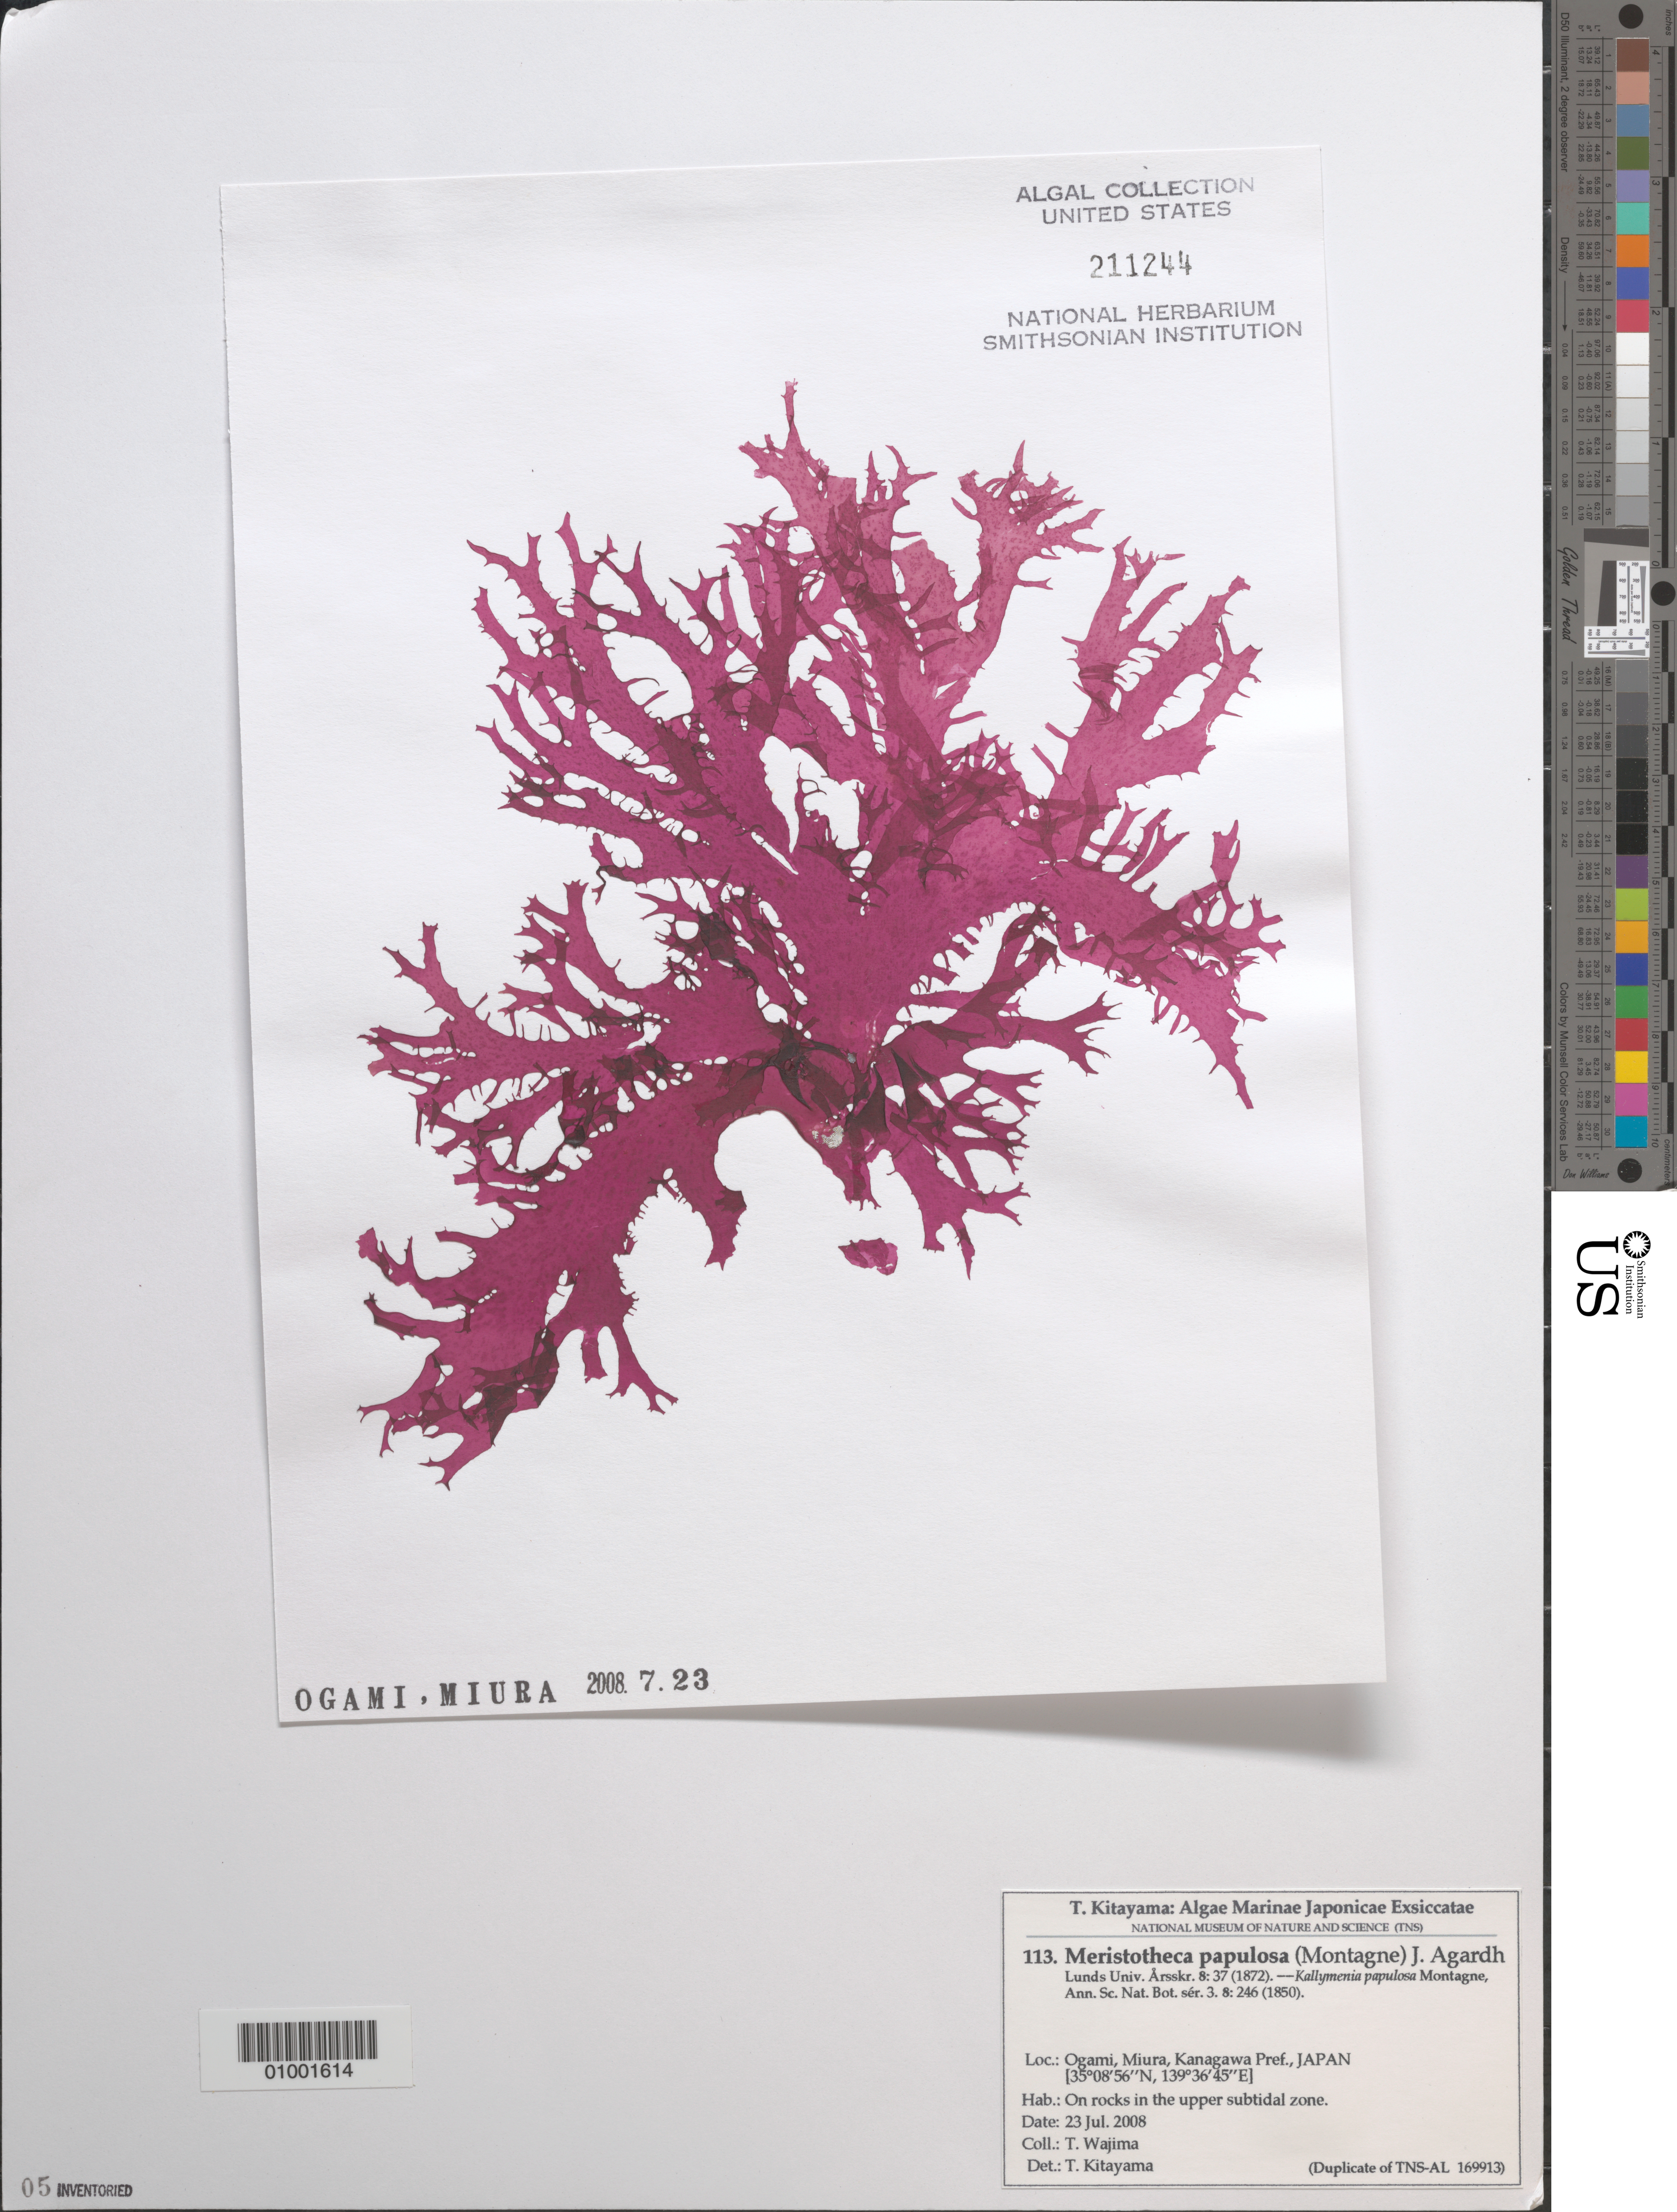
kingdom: Plantae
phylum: Rhodophyta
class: Florideophyceae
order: Gigartinales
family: Solieriaceae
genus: Meristotheca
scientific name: Meristotheca papulosa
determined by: Kitayama, T.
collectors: T. Wajima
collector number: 113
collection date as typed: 23 Jul 2008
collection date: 2008-07-23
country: Japan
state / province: Kanagawa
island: Honshu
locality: Ogami, Miura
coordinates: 35 08'56"N, 139 36'45"E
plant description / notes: Kitayama, T., Algae Marinae Japonicae Exsiccatae, Fasc. V (Nos. 101-125)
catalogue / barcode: US 211244